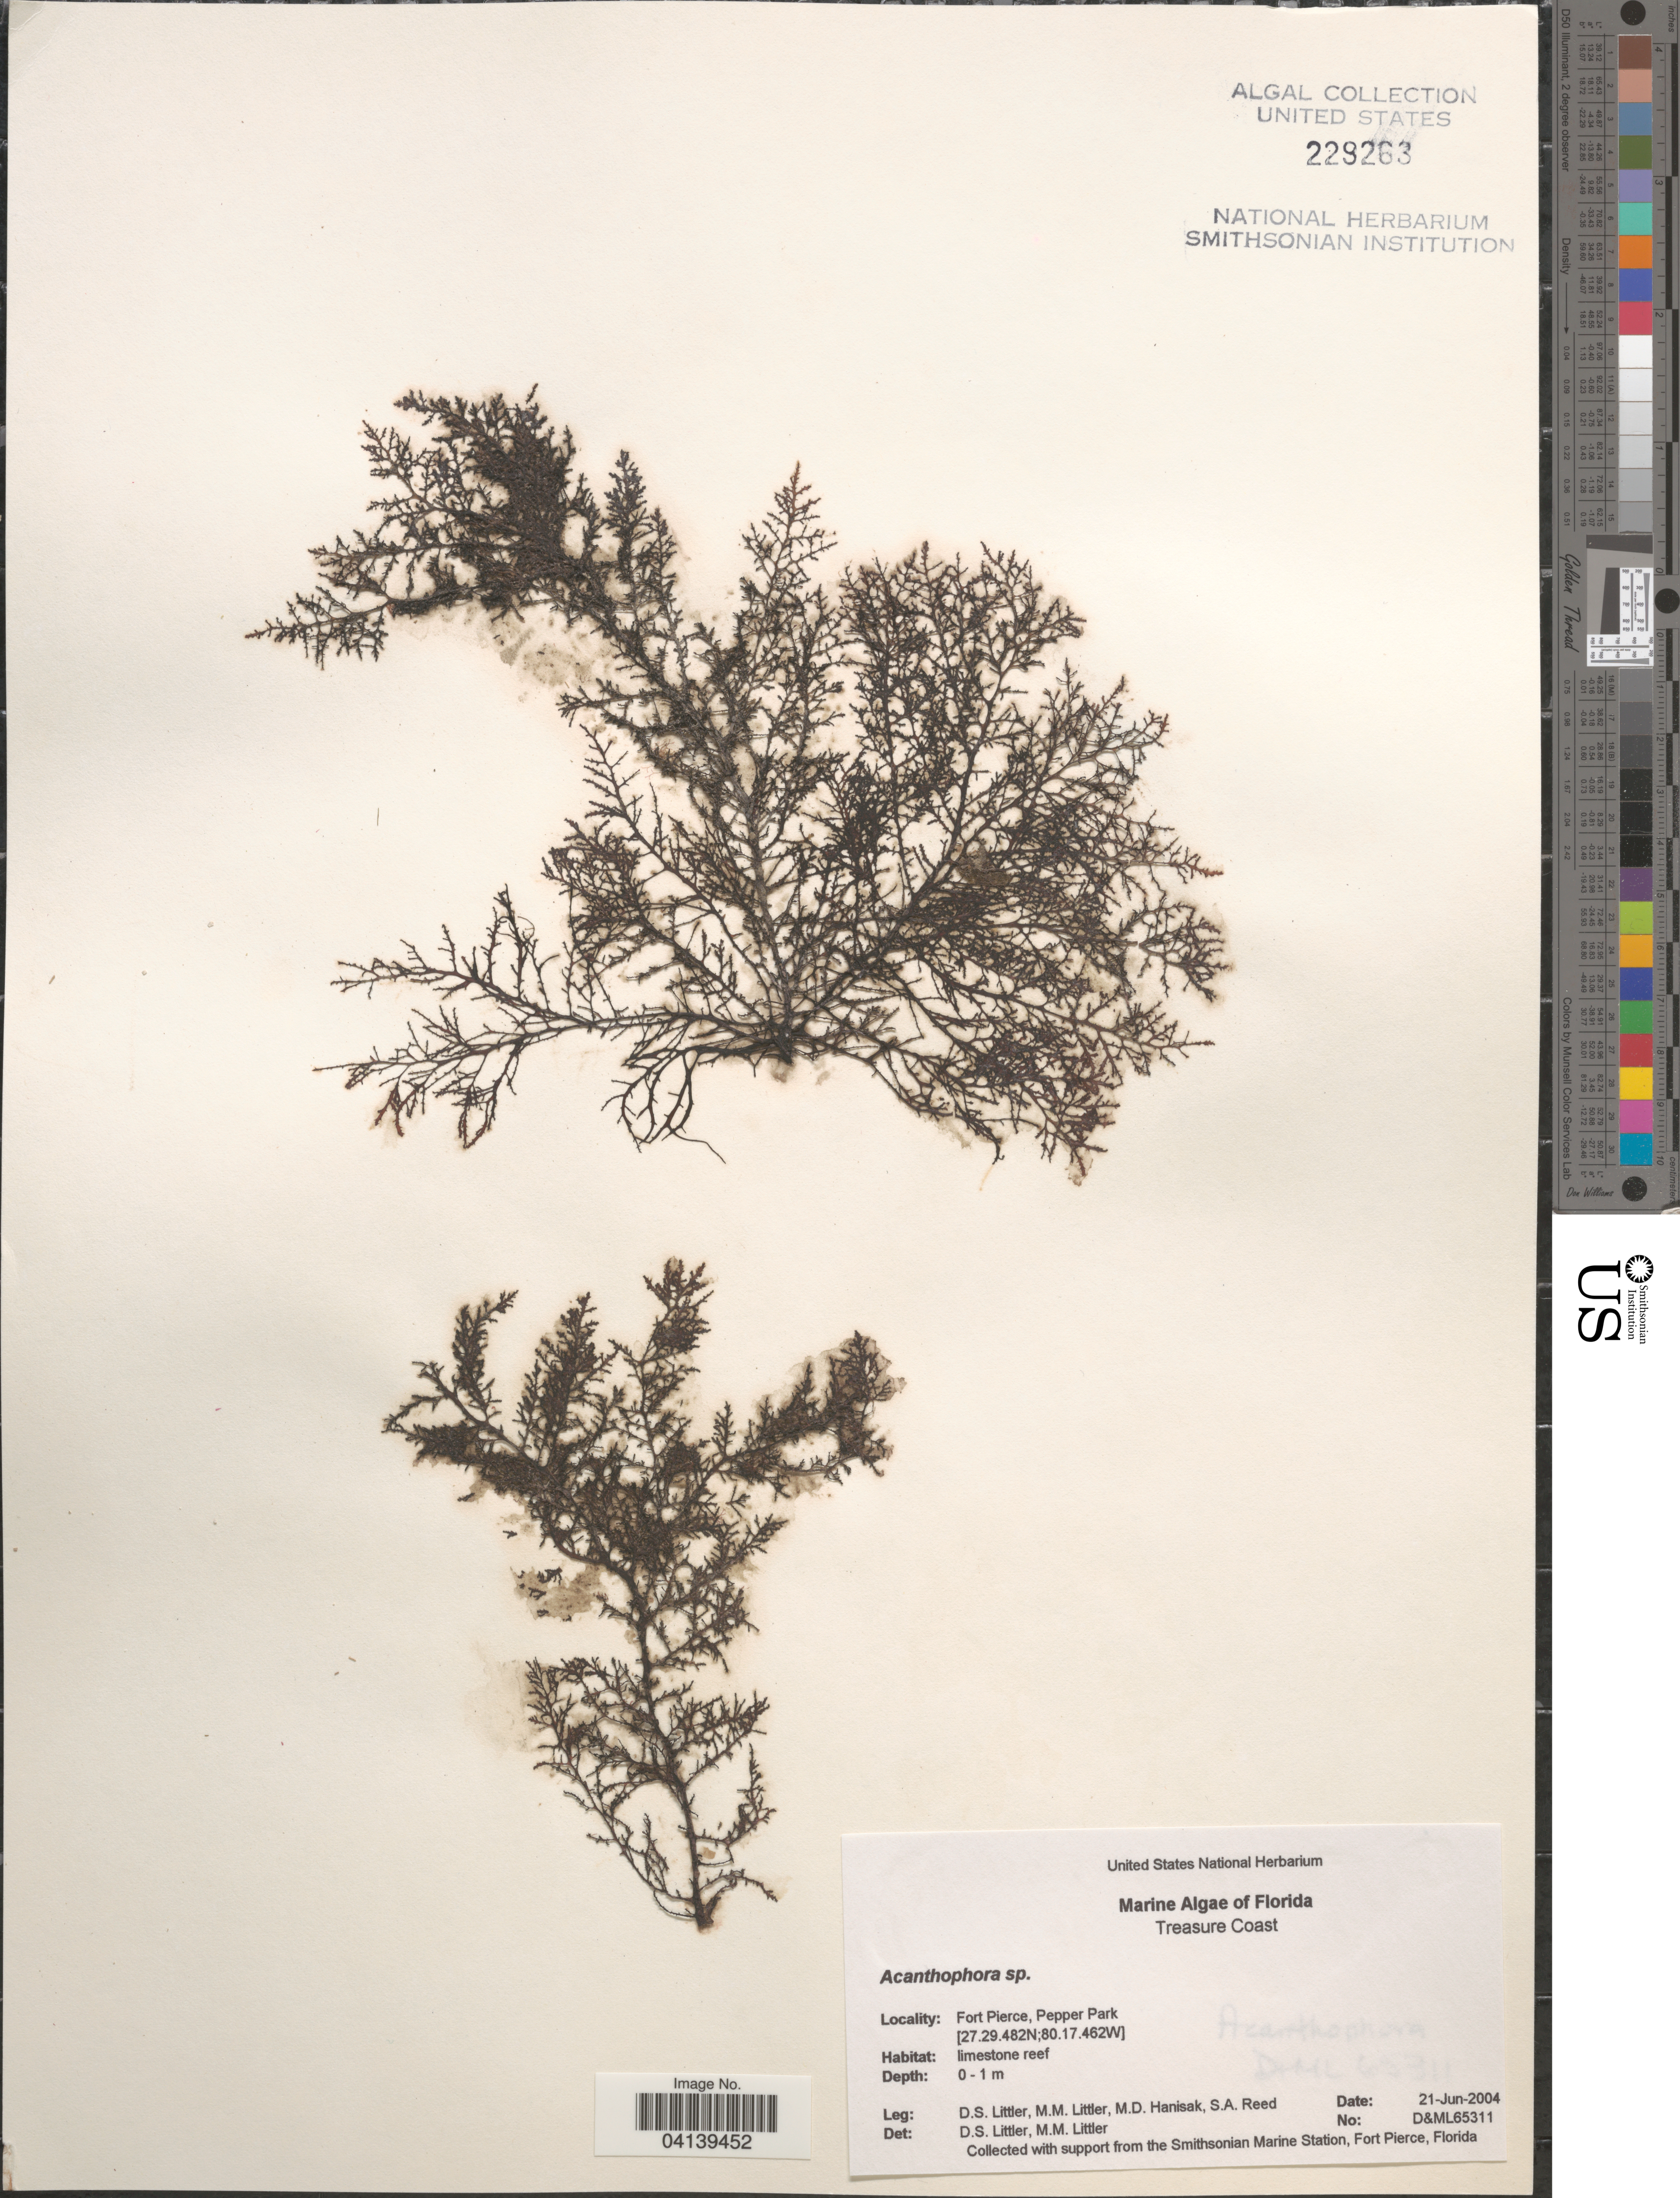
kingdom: Plantae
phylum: Rhodophyta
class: Florideophyceae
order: Ceramiales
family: Rhodomelaceae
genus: Acanthophora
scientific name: Acanthophora sp.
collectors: D. S. Littler, M. Hanisak & S. Reed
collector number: D&ML65311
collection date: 2004-06-21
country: United States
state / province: Florida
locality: Treasure Coast. Fort Pierce, Pepper Park.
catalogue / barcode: US 229263